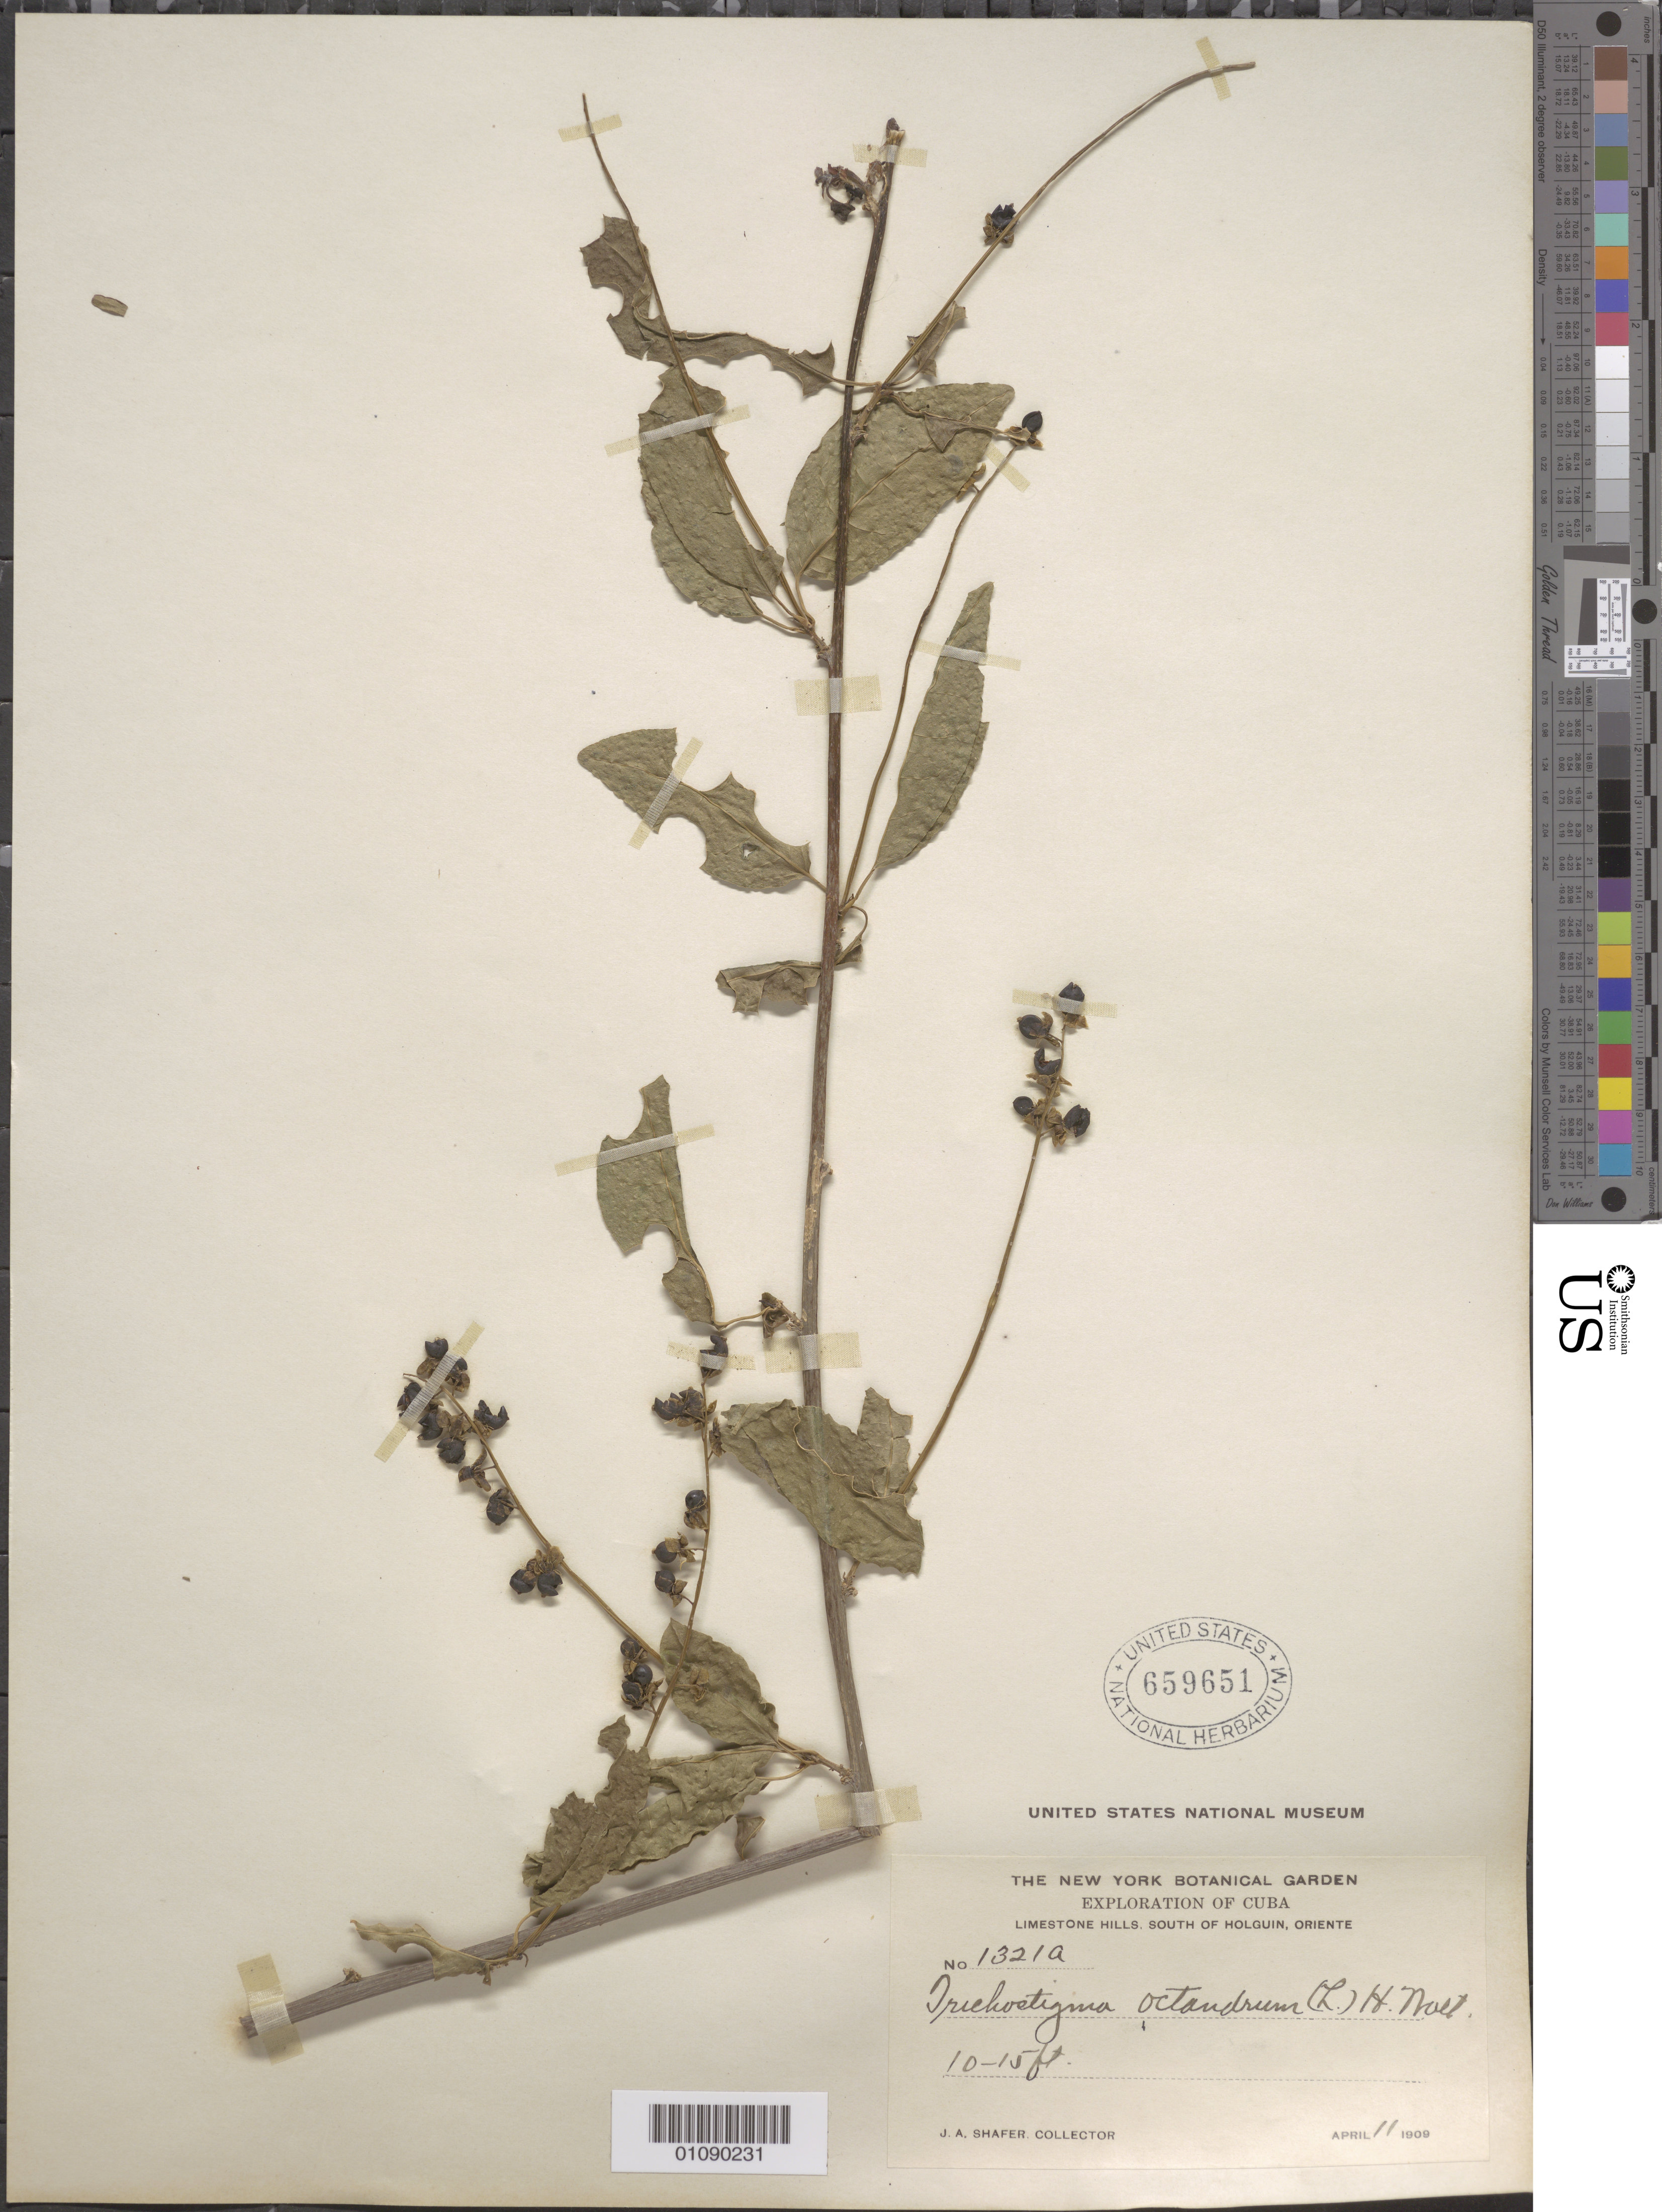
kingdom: Plantae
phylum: Tracheophyta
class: Magnoliopsida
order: Caryophyllales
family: Phytolaccaceae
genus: Trichostigma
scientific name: Trichostigma octandrum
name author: (L.) H. Walter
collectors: J. A. Shafer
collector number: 1321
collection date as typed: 11 Apr 1909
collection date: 1909-04-11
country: Cuba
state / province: Holguín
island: Cuba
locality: Oriente, S of Holguin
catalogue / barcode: US 659651